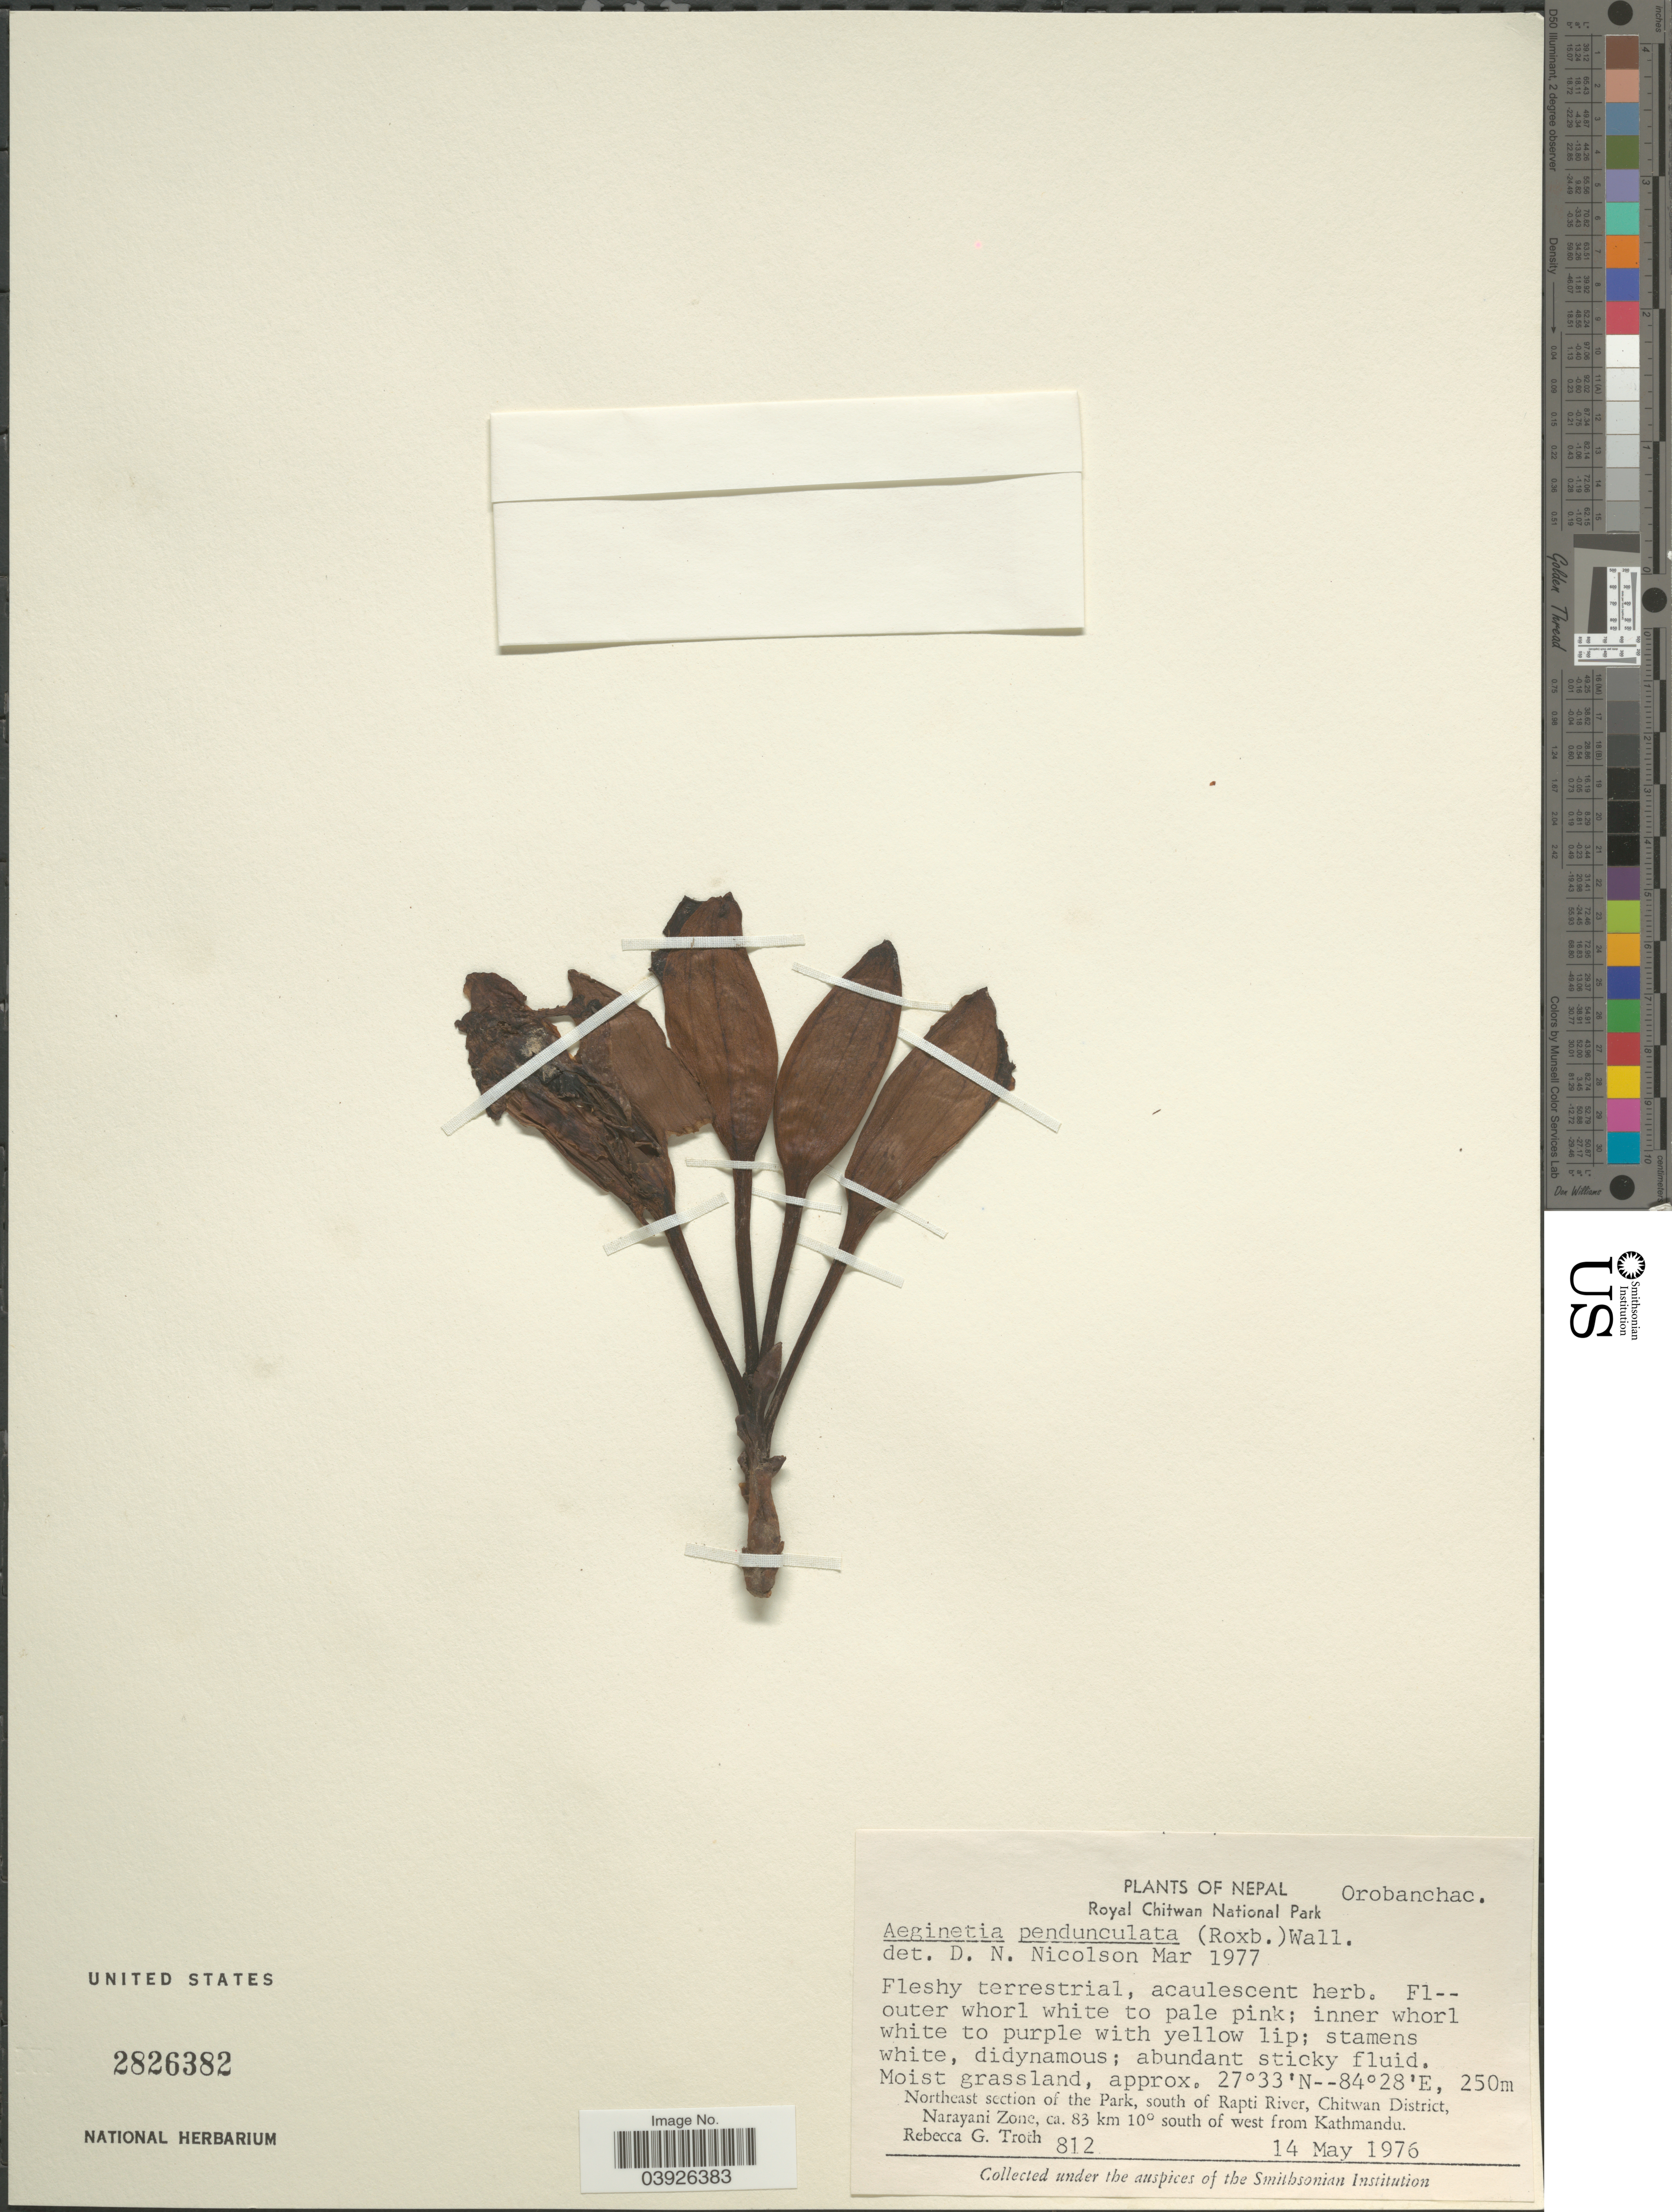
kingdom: Plantae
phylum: Tracheophyta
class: Magnoliopsida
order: Lamiales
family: Orobanchaceae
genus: Aeginetia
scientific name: Aeginetia pedunculata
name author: Wall.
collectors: R. Troth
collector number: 812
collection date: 1976-05-14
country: Nepal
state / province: Narayani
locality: Royal Chitwan National Park. Northeast section of the Park, south of Rapti River, Chitwan District, Narayani Zone, ca. 83 km 10° south of west from Kathmandu.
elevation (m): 250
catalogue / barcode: US 2826382